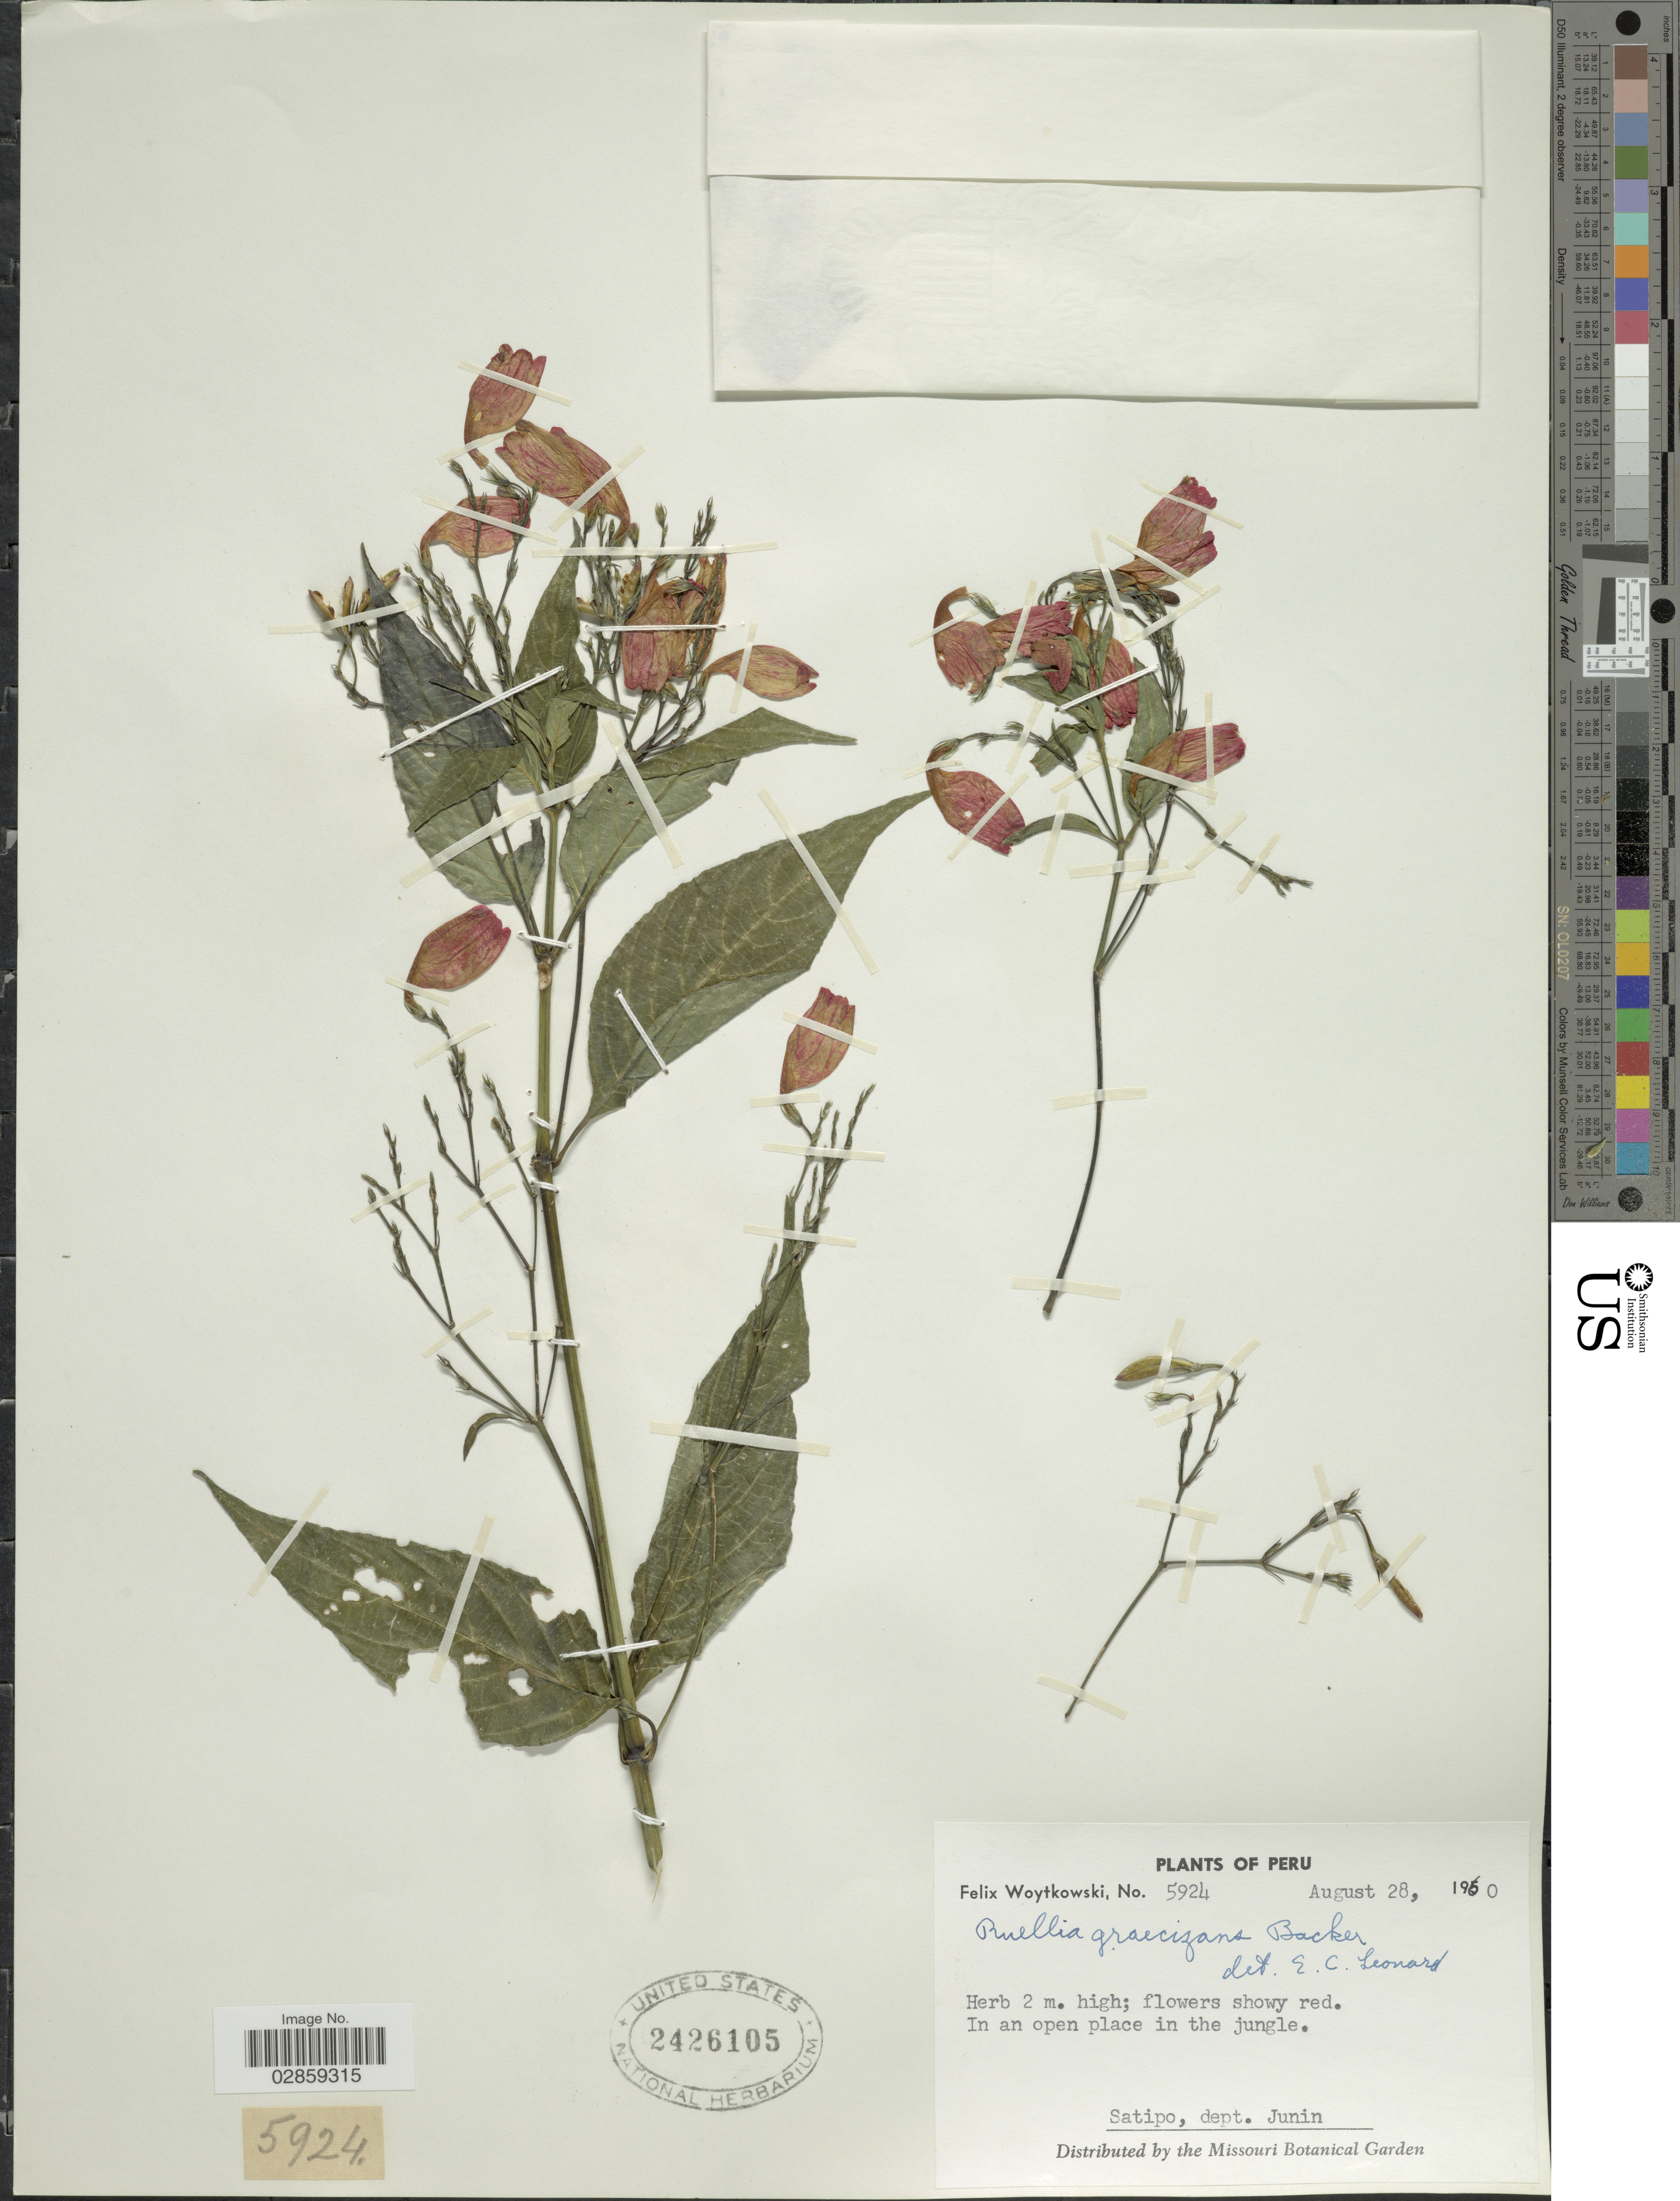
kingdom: Plantae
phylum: Tracheophyta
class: Magnoliopsida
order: Lamiales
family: Acanthaceae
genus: Ruellia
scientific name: Ruellia brevifolia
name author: (Pohl) C. Ezcurra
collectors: F. Woytkowski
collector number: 5924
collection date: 1960-08-28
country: Peru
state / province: Junín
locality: Satipo, dept. Junin.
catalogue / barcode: US 2426105